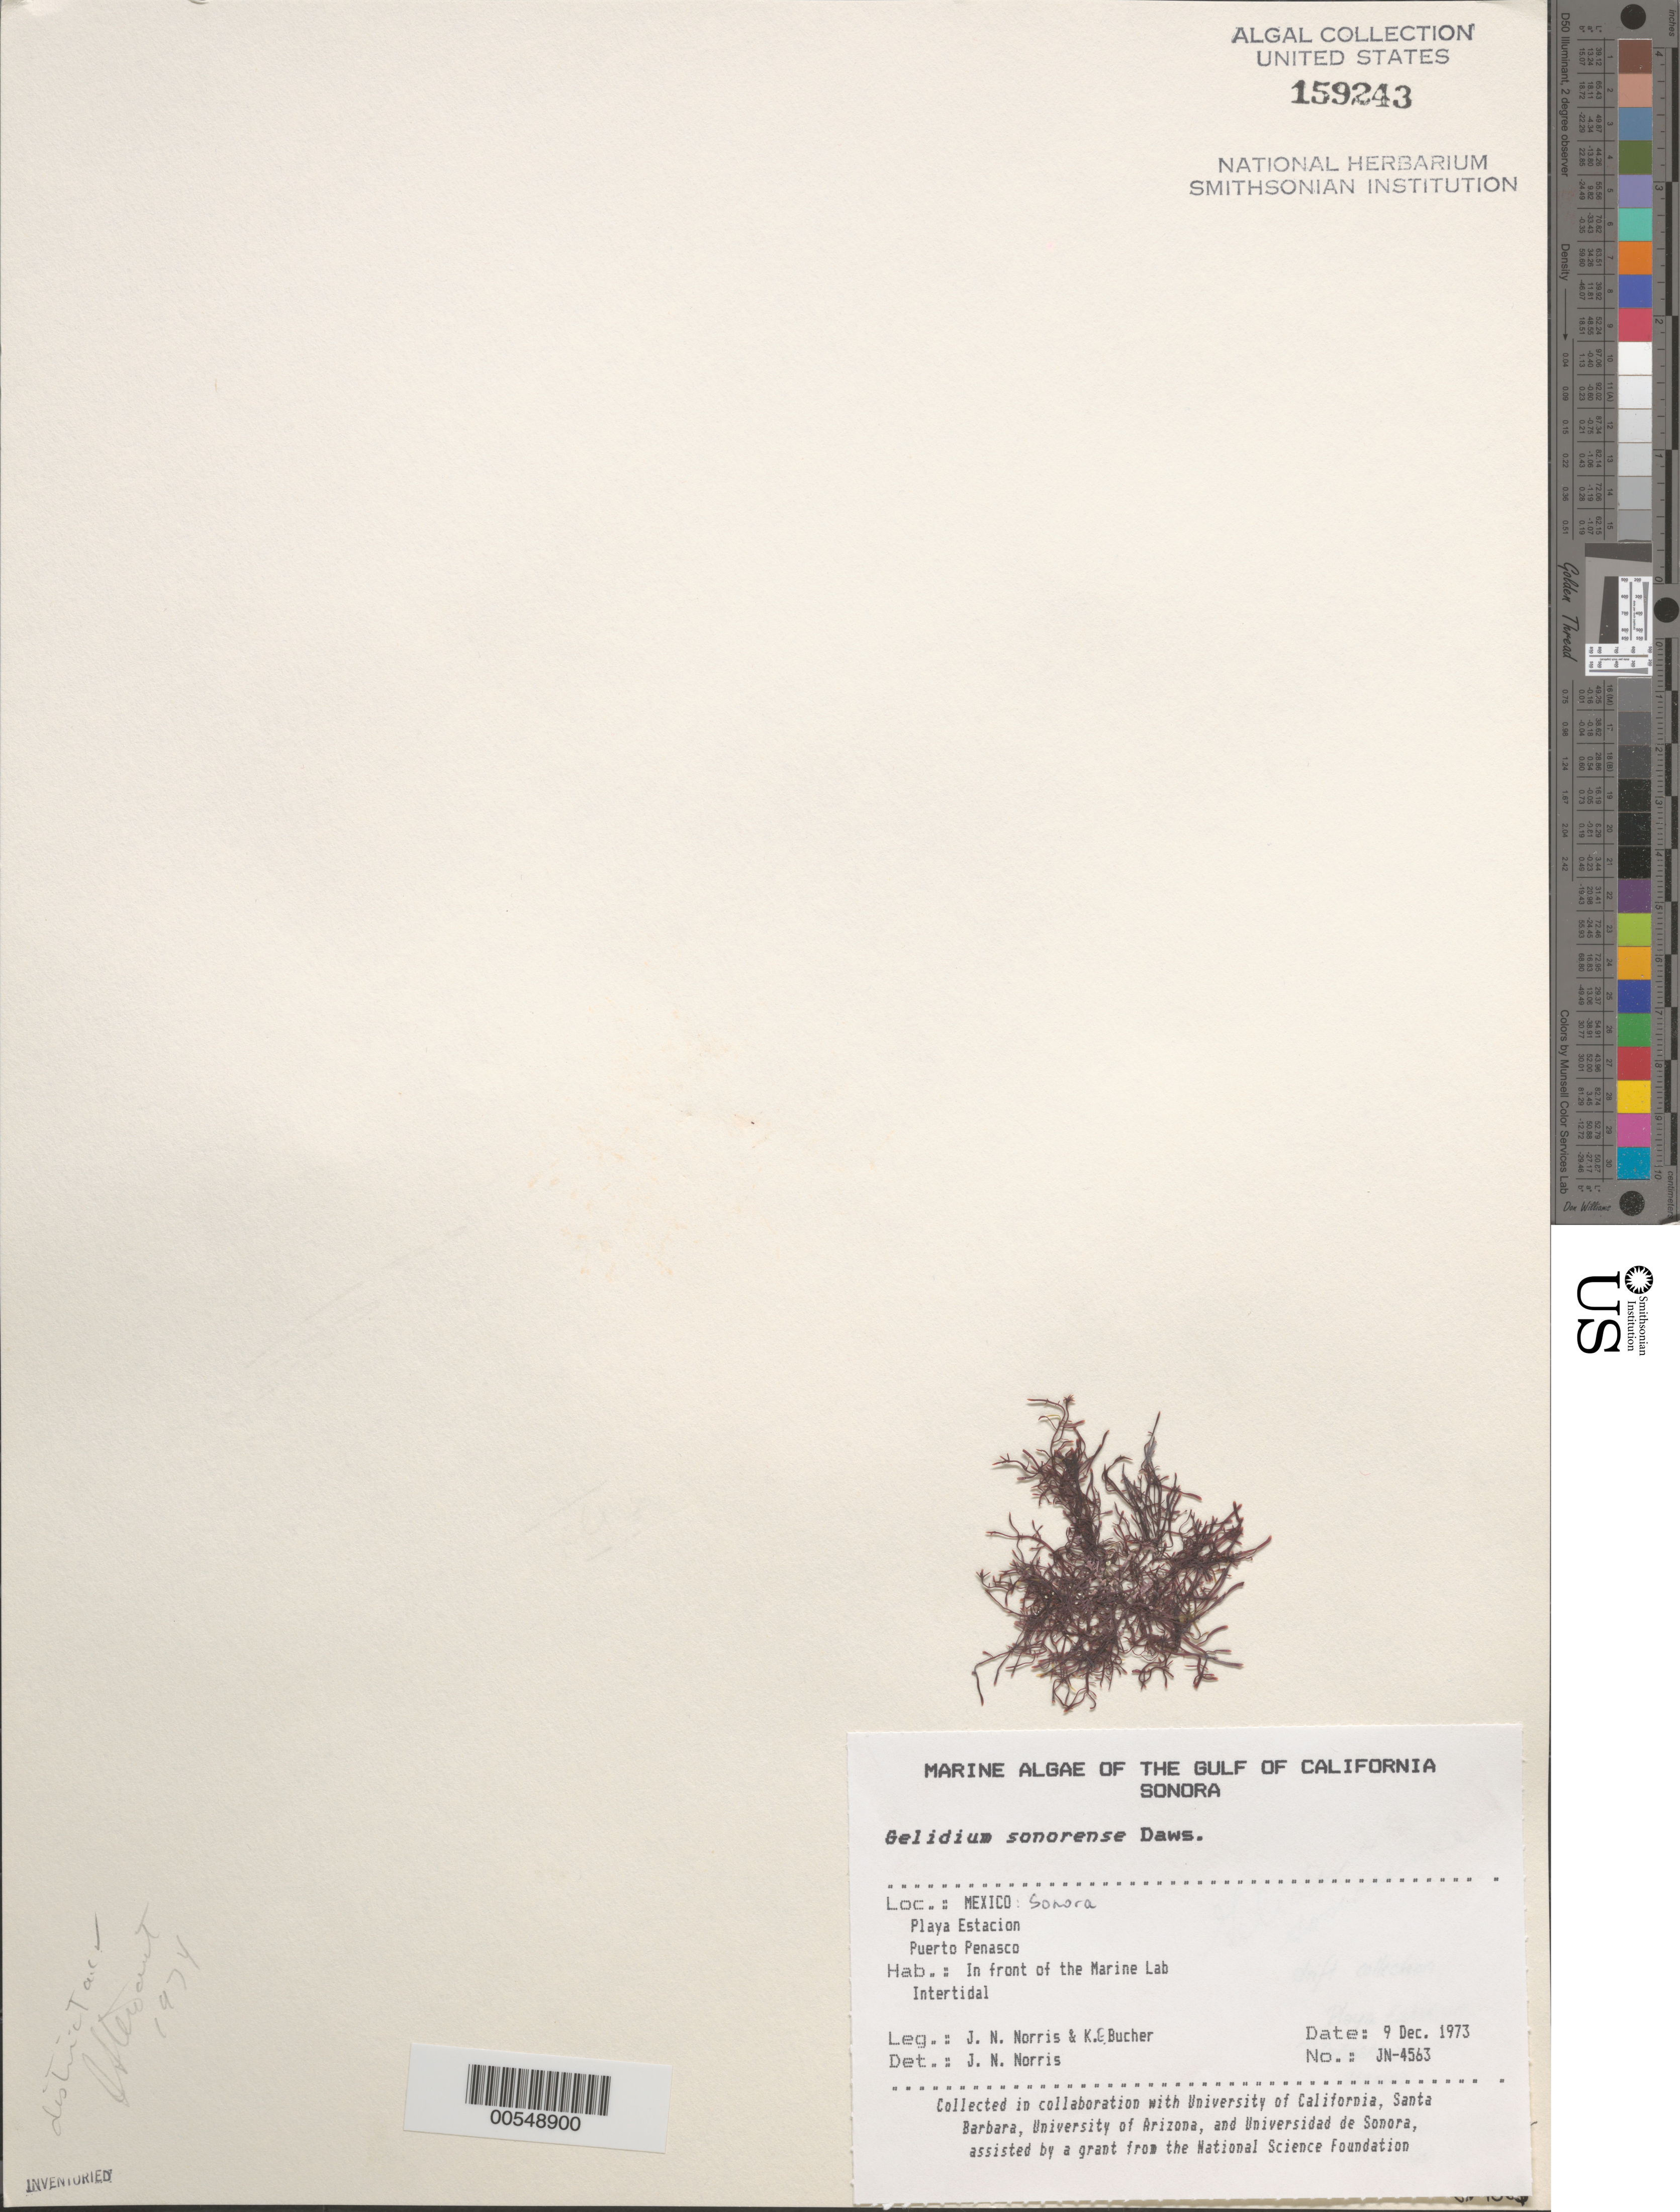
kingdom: Plantae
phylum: Rhodophyta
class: Florideophyceae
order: Gelidiales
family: Pterocladiaceae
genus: Pterocladia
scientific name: Pterocladia sonorense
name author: (E.Y. Dawson) J.G.Stewart & J.N. Norris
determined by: Algae name updating Project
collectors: J. N. Norris & K. E. Bucher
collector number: JN-4563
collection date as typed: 09 Dec 1973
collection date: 1973-12-09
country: Mexico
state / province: Sonora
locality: Playa Estacion, Puerto Penasco, marine station shore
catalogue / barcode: US 159243